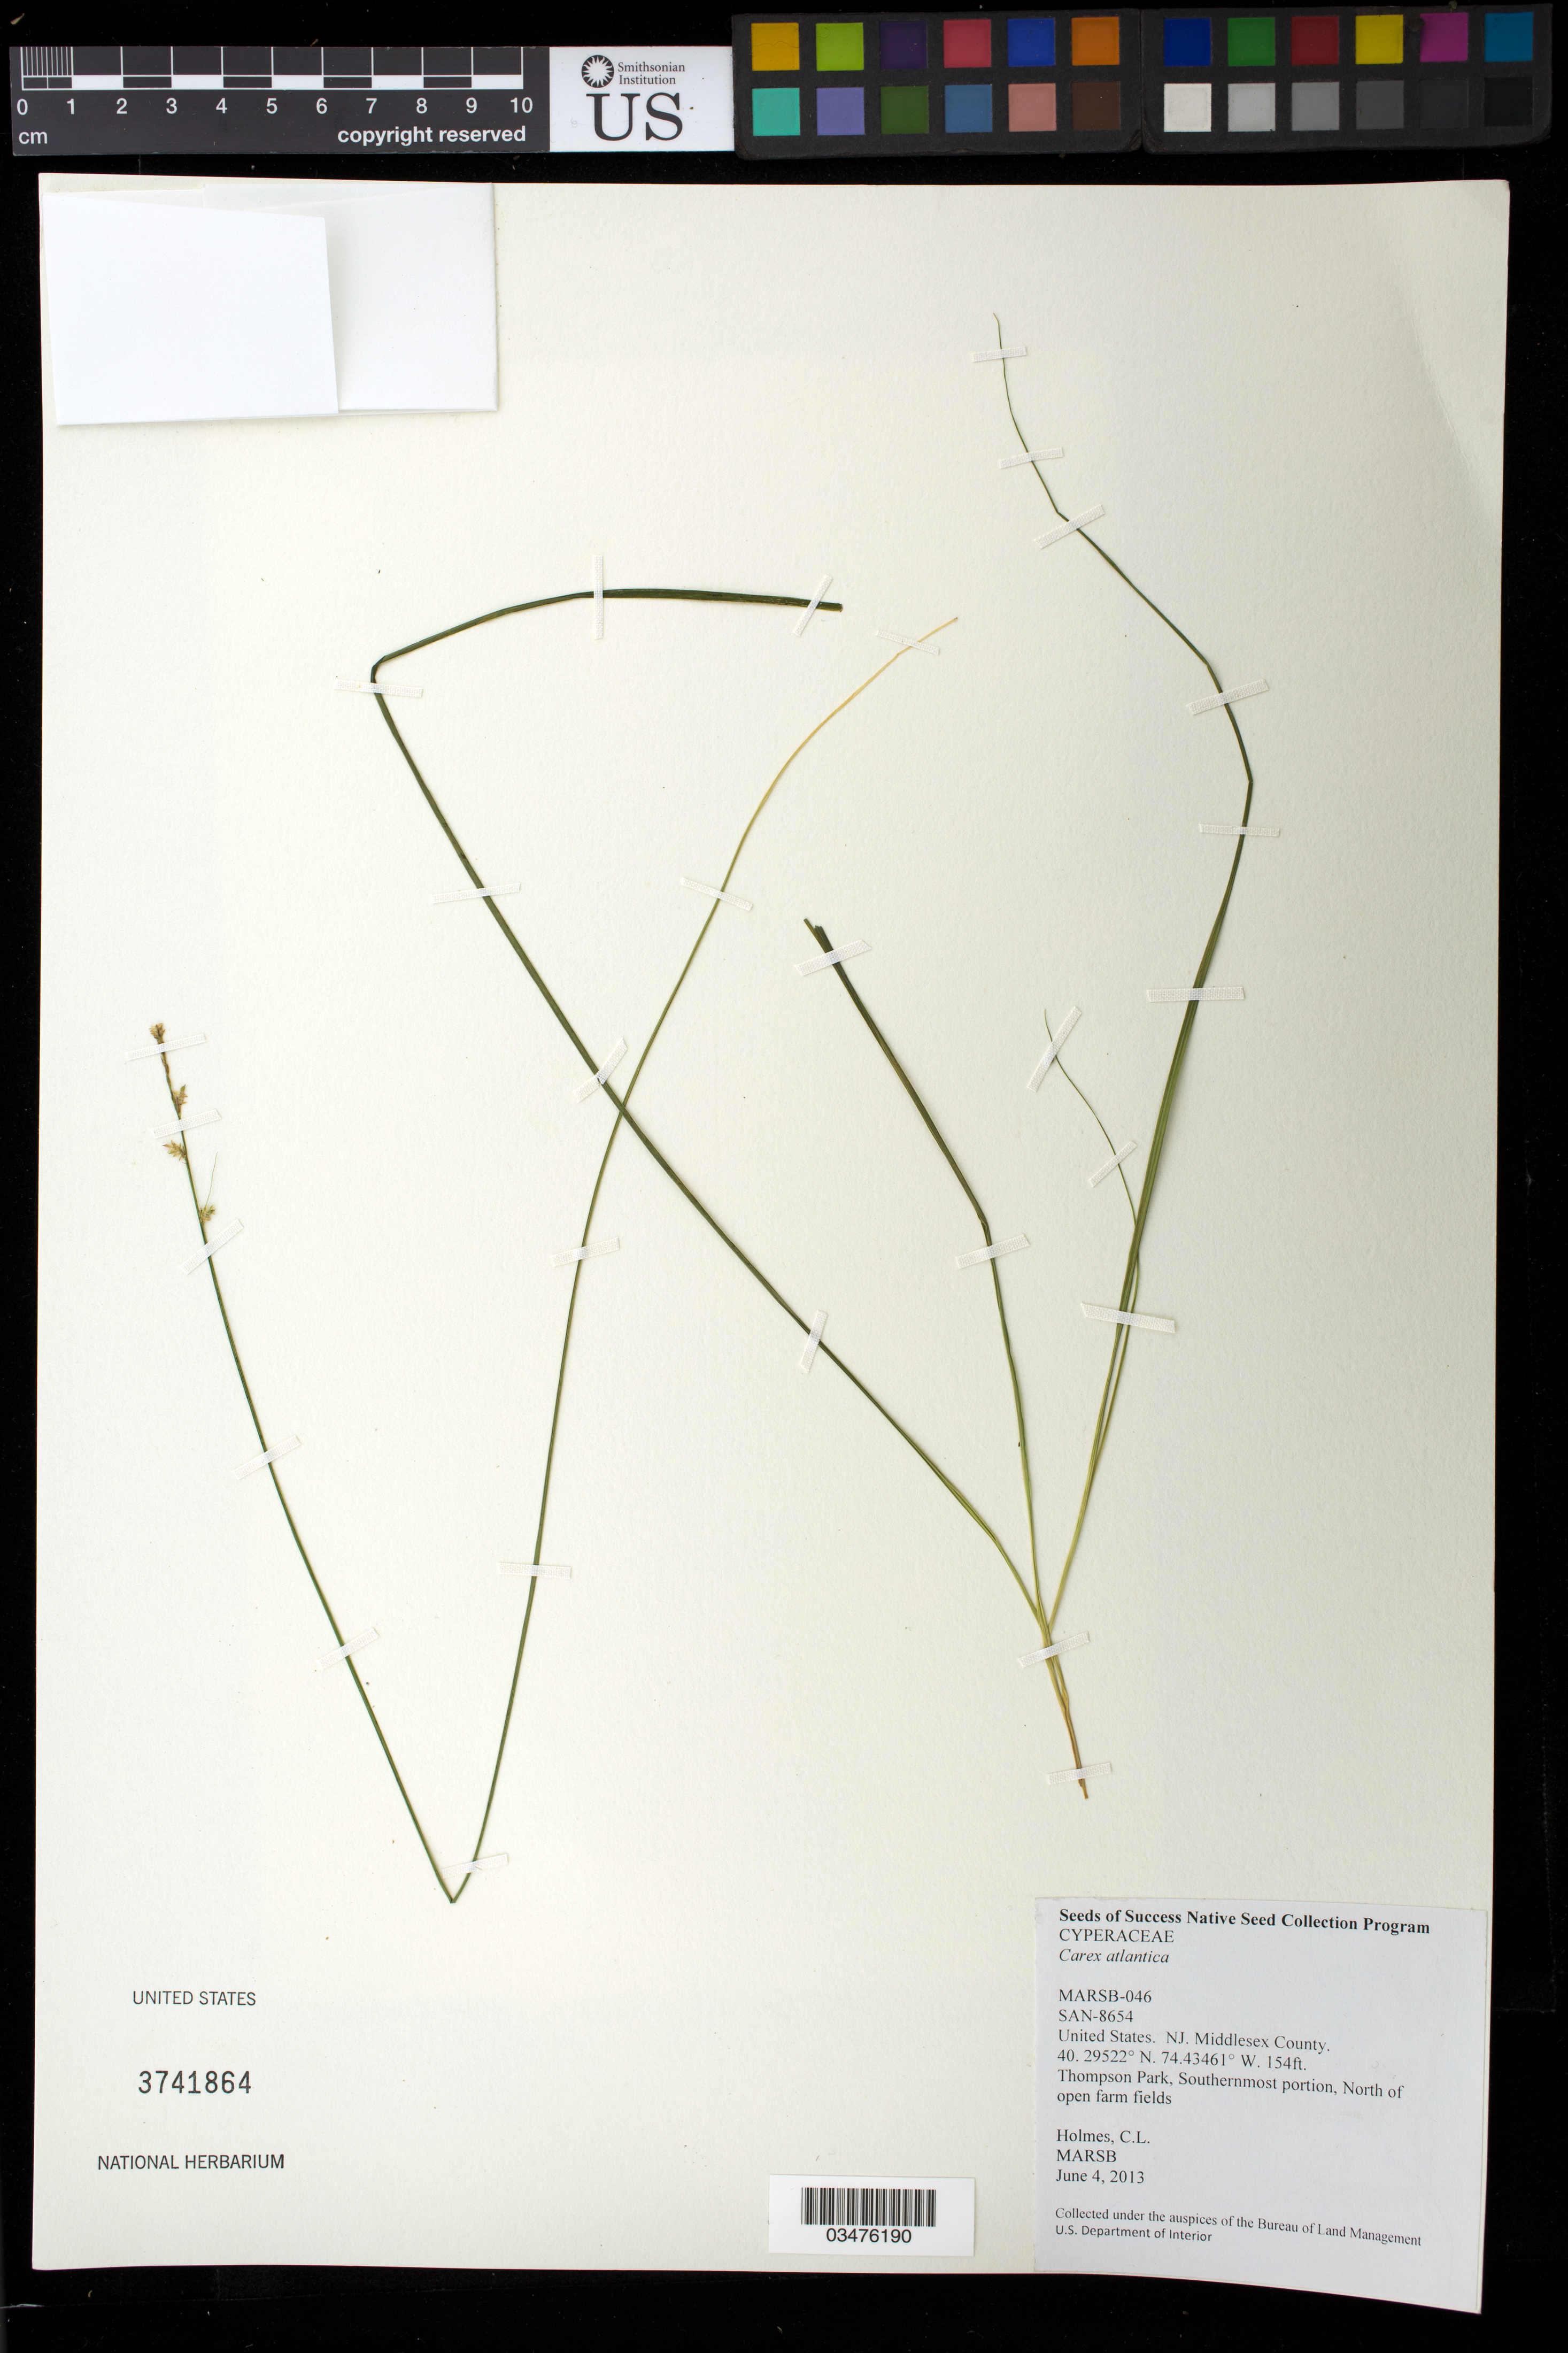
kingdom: Plantae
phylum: Tracheophyta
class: Liliopsida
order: Poales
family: Cyperaceae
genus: Carex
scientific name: Carex atlantica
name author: L.H. Bailey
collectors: C. Holmes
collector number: MARSB-046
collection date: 2013-06-04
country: United States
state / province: New Jersey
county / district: Middlesex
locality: Thompson Park, Southernmost portion, north of open farm fields.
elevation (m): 47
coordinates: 40.29522 N, 74.43461 W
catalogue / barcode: US 3741864